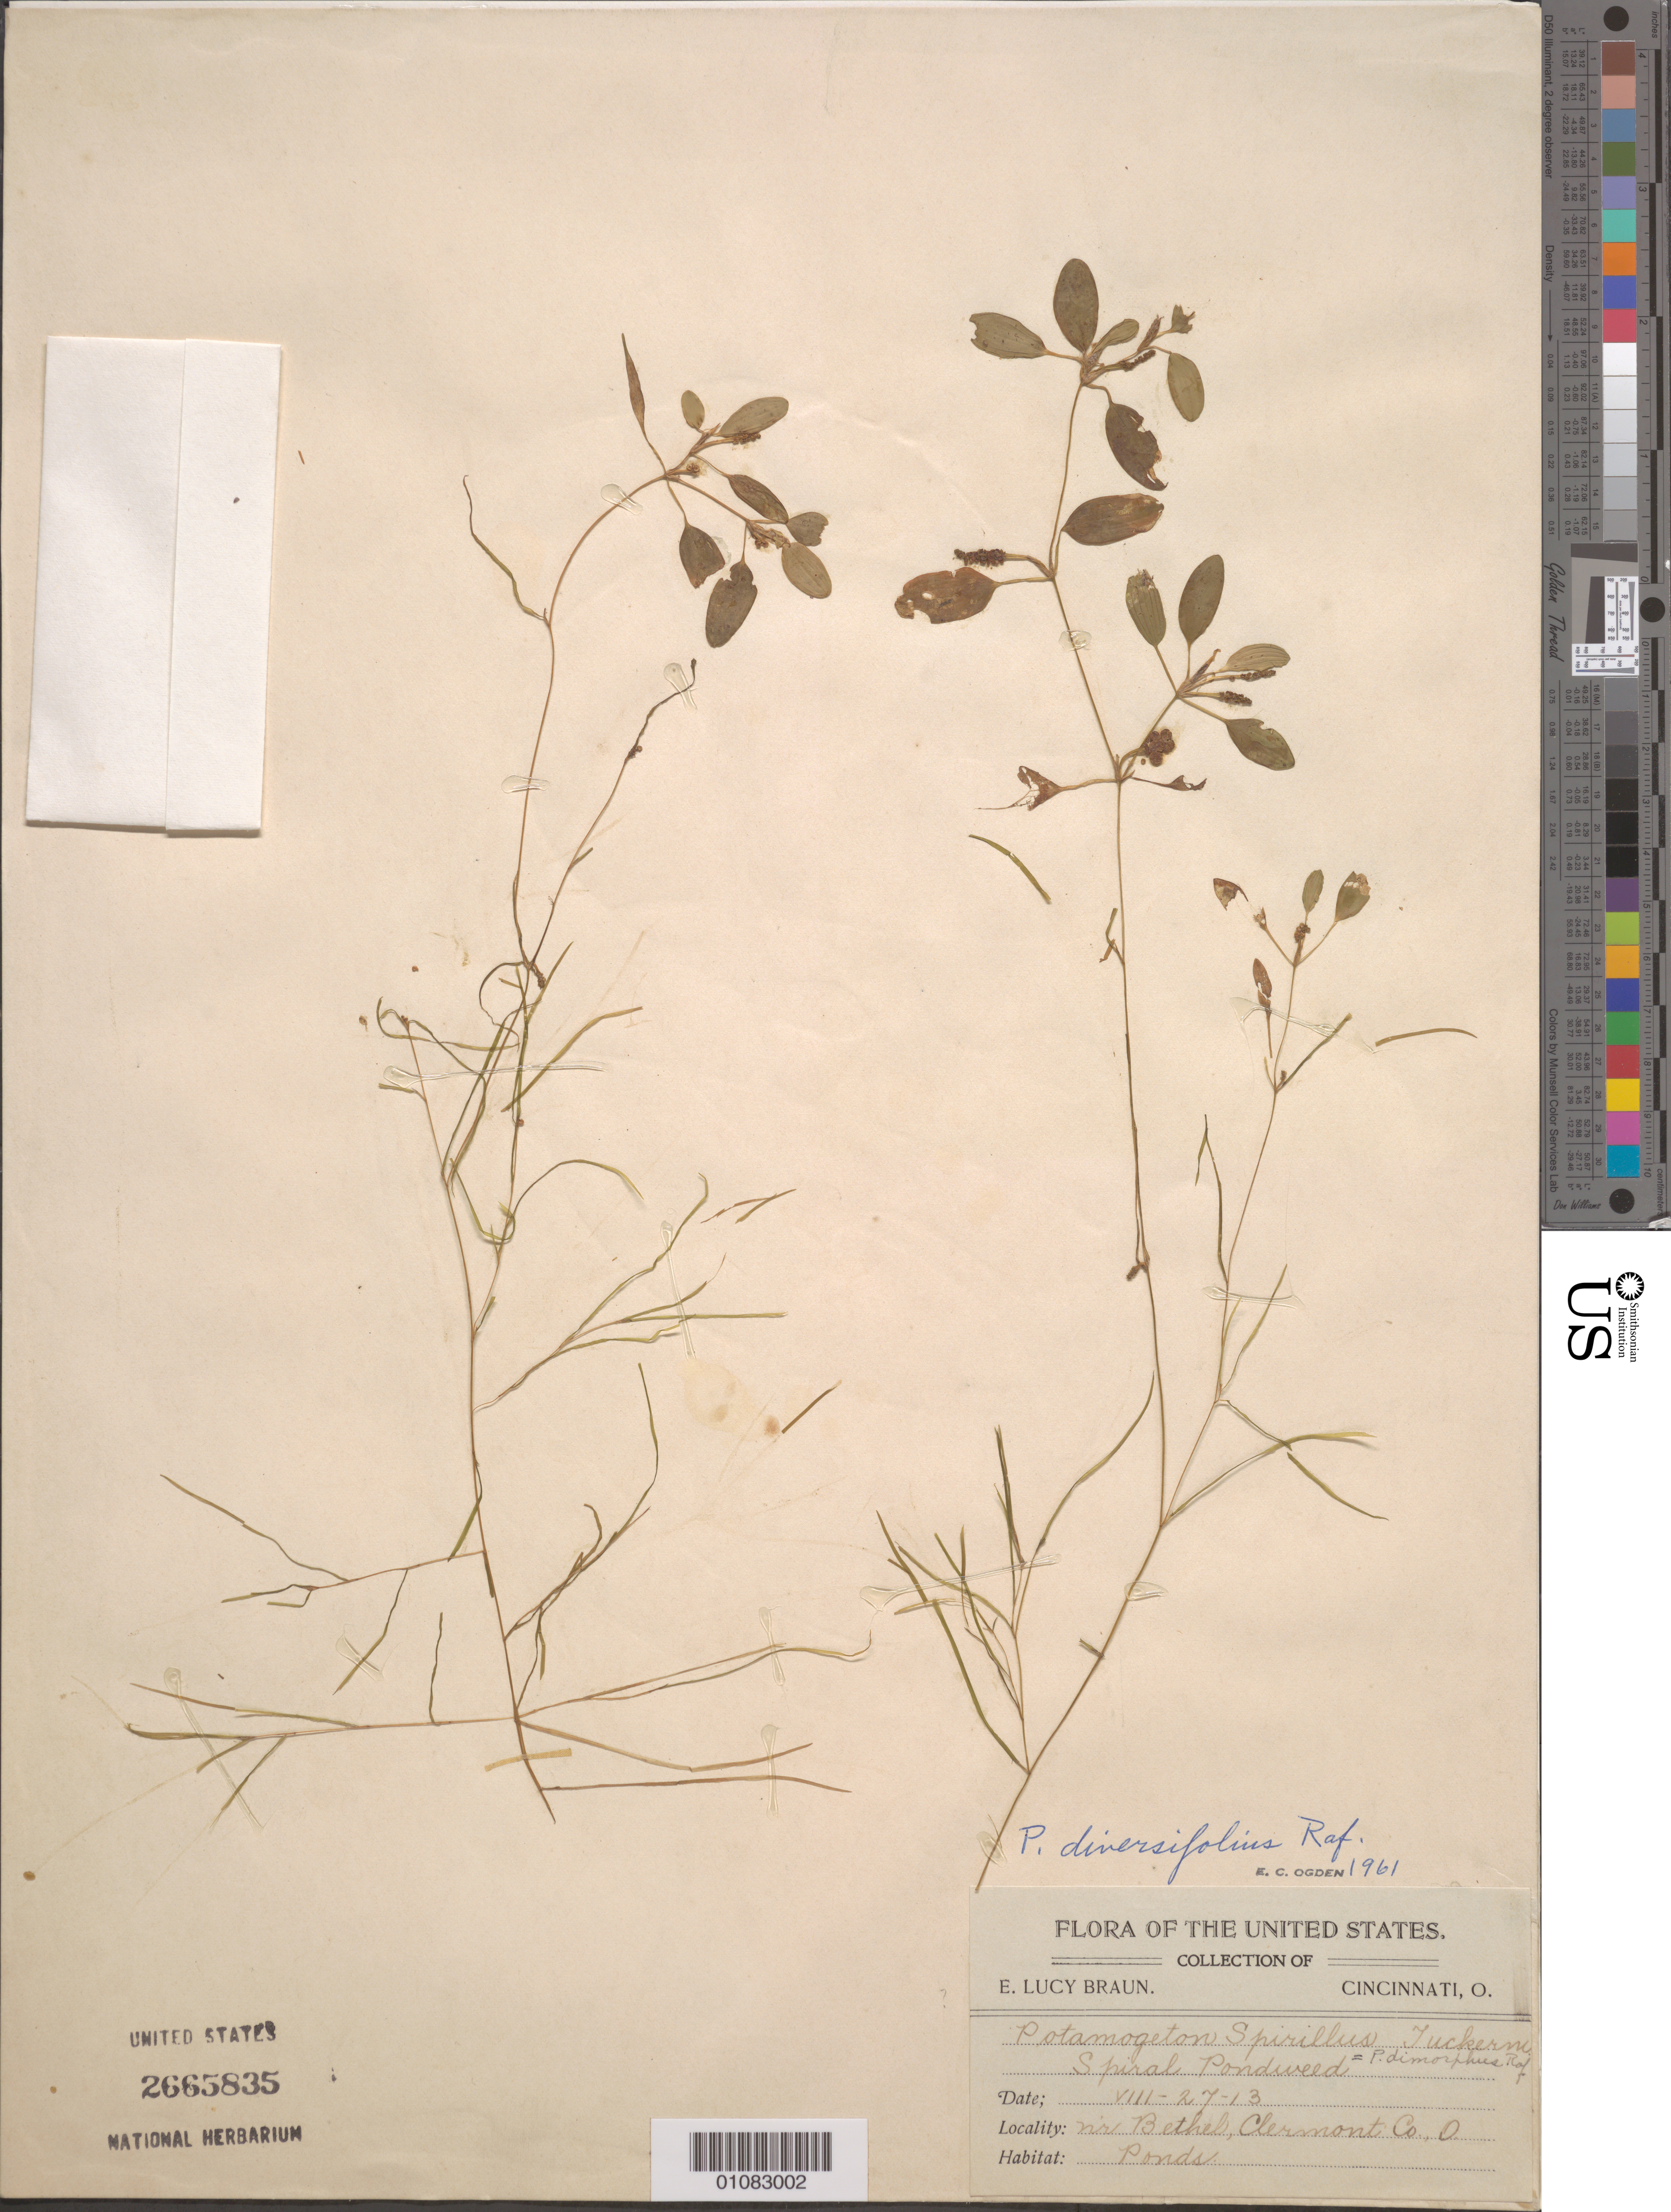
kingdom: Plantae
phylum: Tracheophyta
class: Liliopsida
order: Alismatales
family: Potamogetonaceae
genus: Potamogeton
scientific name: Potamogeton diversifolius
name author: Raf.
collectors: E. L. Braun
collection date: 1913-08-27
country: United States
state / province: Ohio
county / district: Clermont County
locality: near Bethel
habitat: Pond.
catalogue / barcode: US 2665835